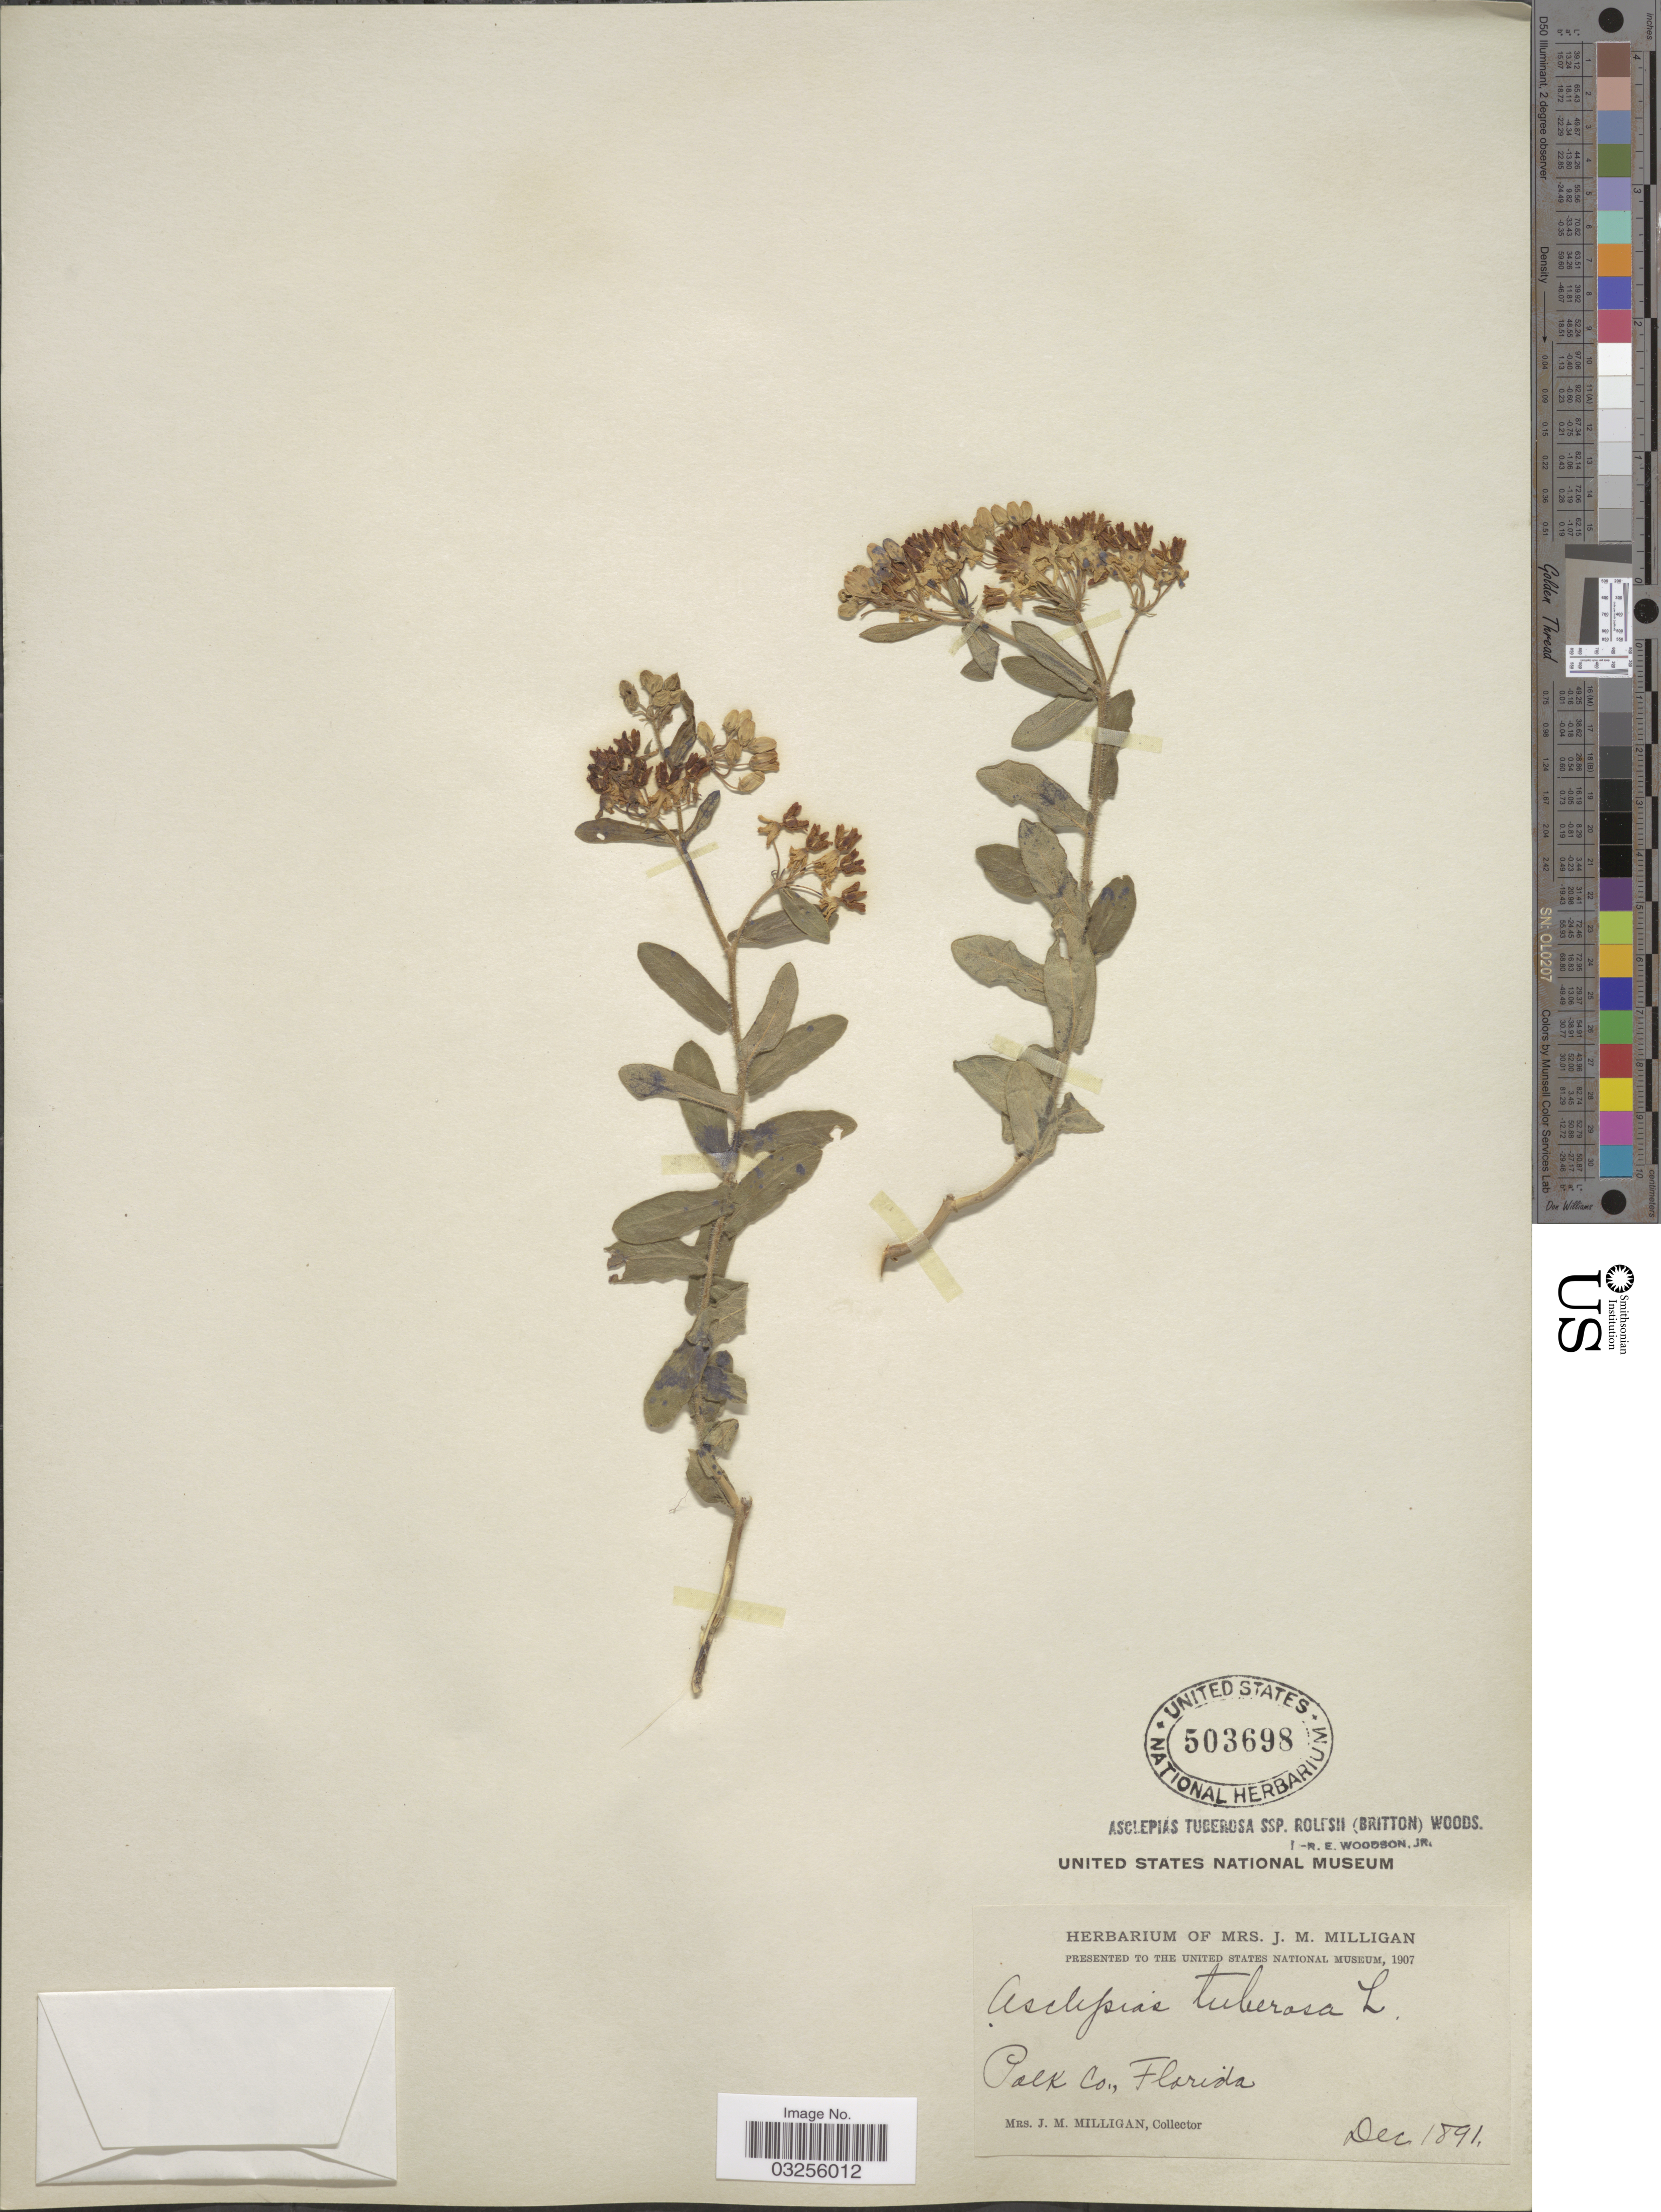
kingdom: Plantae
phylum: Tracheophyta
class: Magnoliopsida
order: Gentianales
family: Apocynaceae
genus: Asclepias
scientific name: Asclepias tuberosa var. rolfsii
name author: ( ex Vail) Shinners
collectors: J. Milligan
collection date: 1891-12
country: United States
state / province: Florida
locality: Polk Co.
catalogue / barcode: US 503698